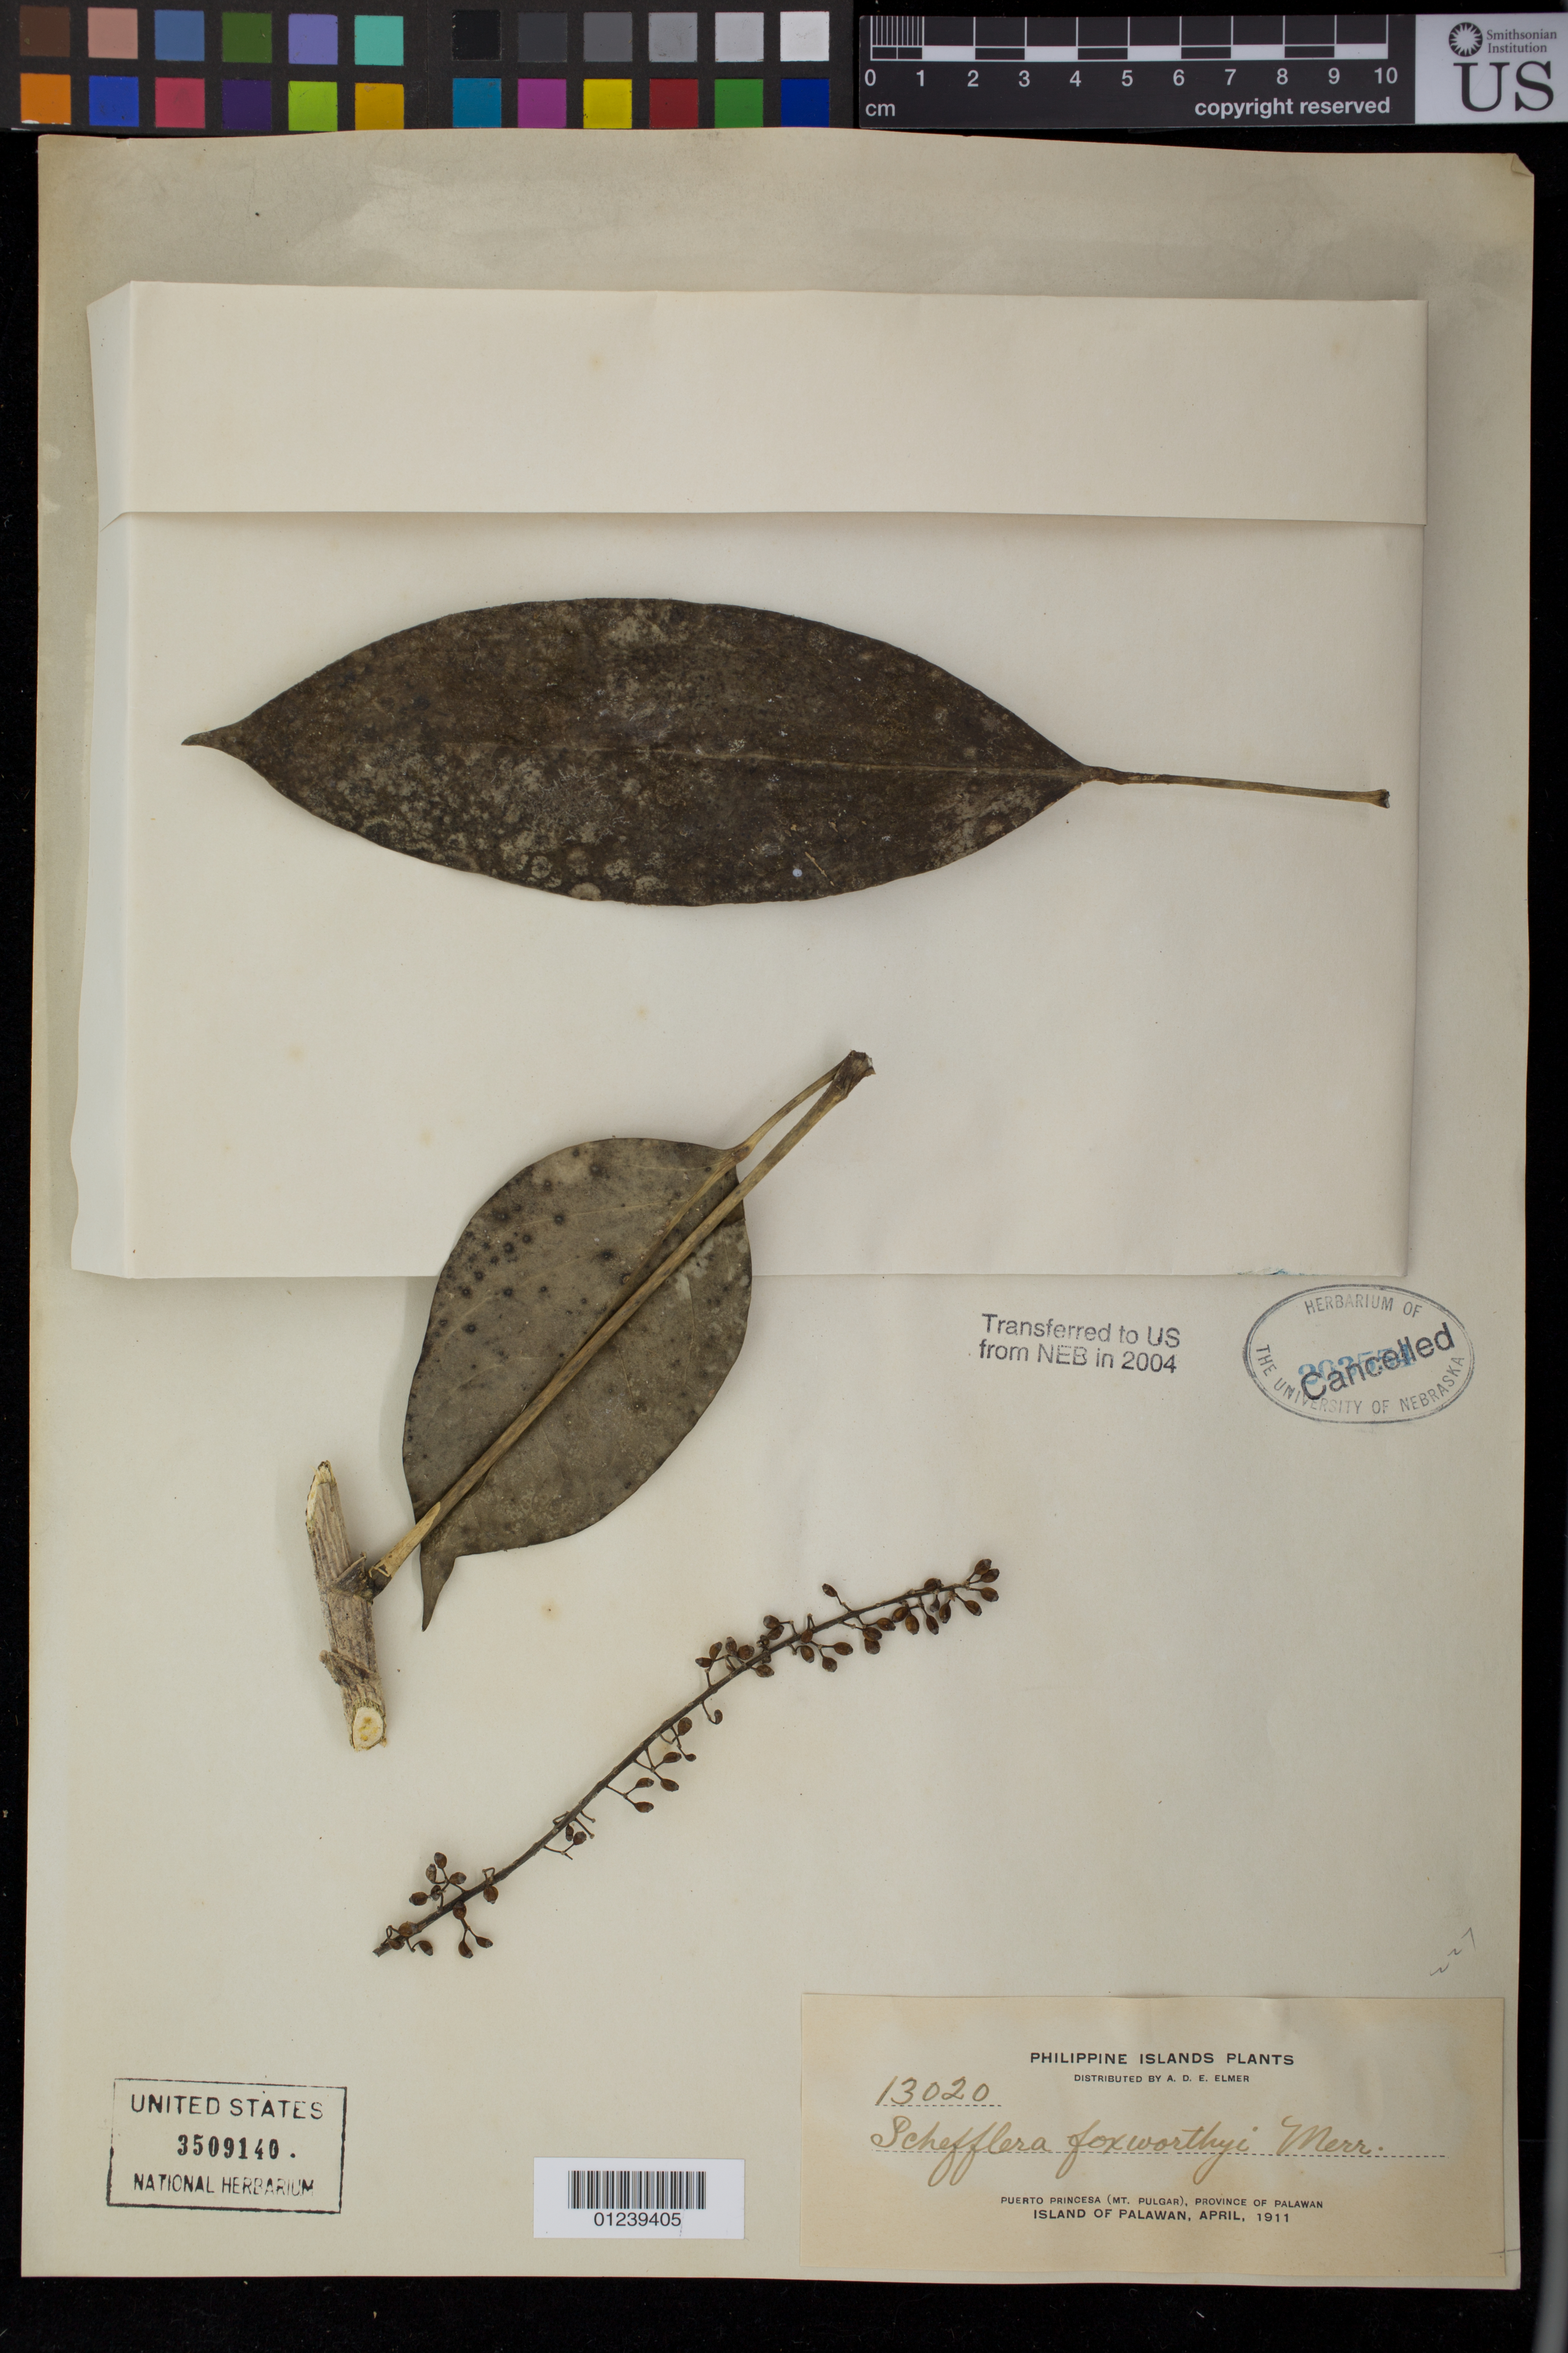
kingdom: Plantae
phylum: Tracheophyta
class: Magnoliopsida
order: Apiales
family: Araliaceae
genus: Schefflera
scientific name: Schefflera foxworthyi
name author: Merr.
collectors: A. D. E. Elmer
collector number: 13020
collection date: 1911-04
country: Philippines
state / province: Mimaropa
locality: Puerto Princesa (Mt. Pulgar), Province of Palawan, Island of Palawan.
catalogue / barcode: US 3509140